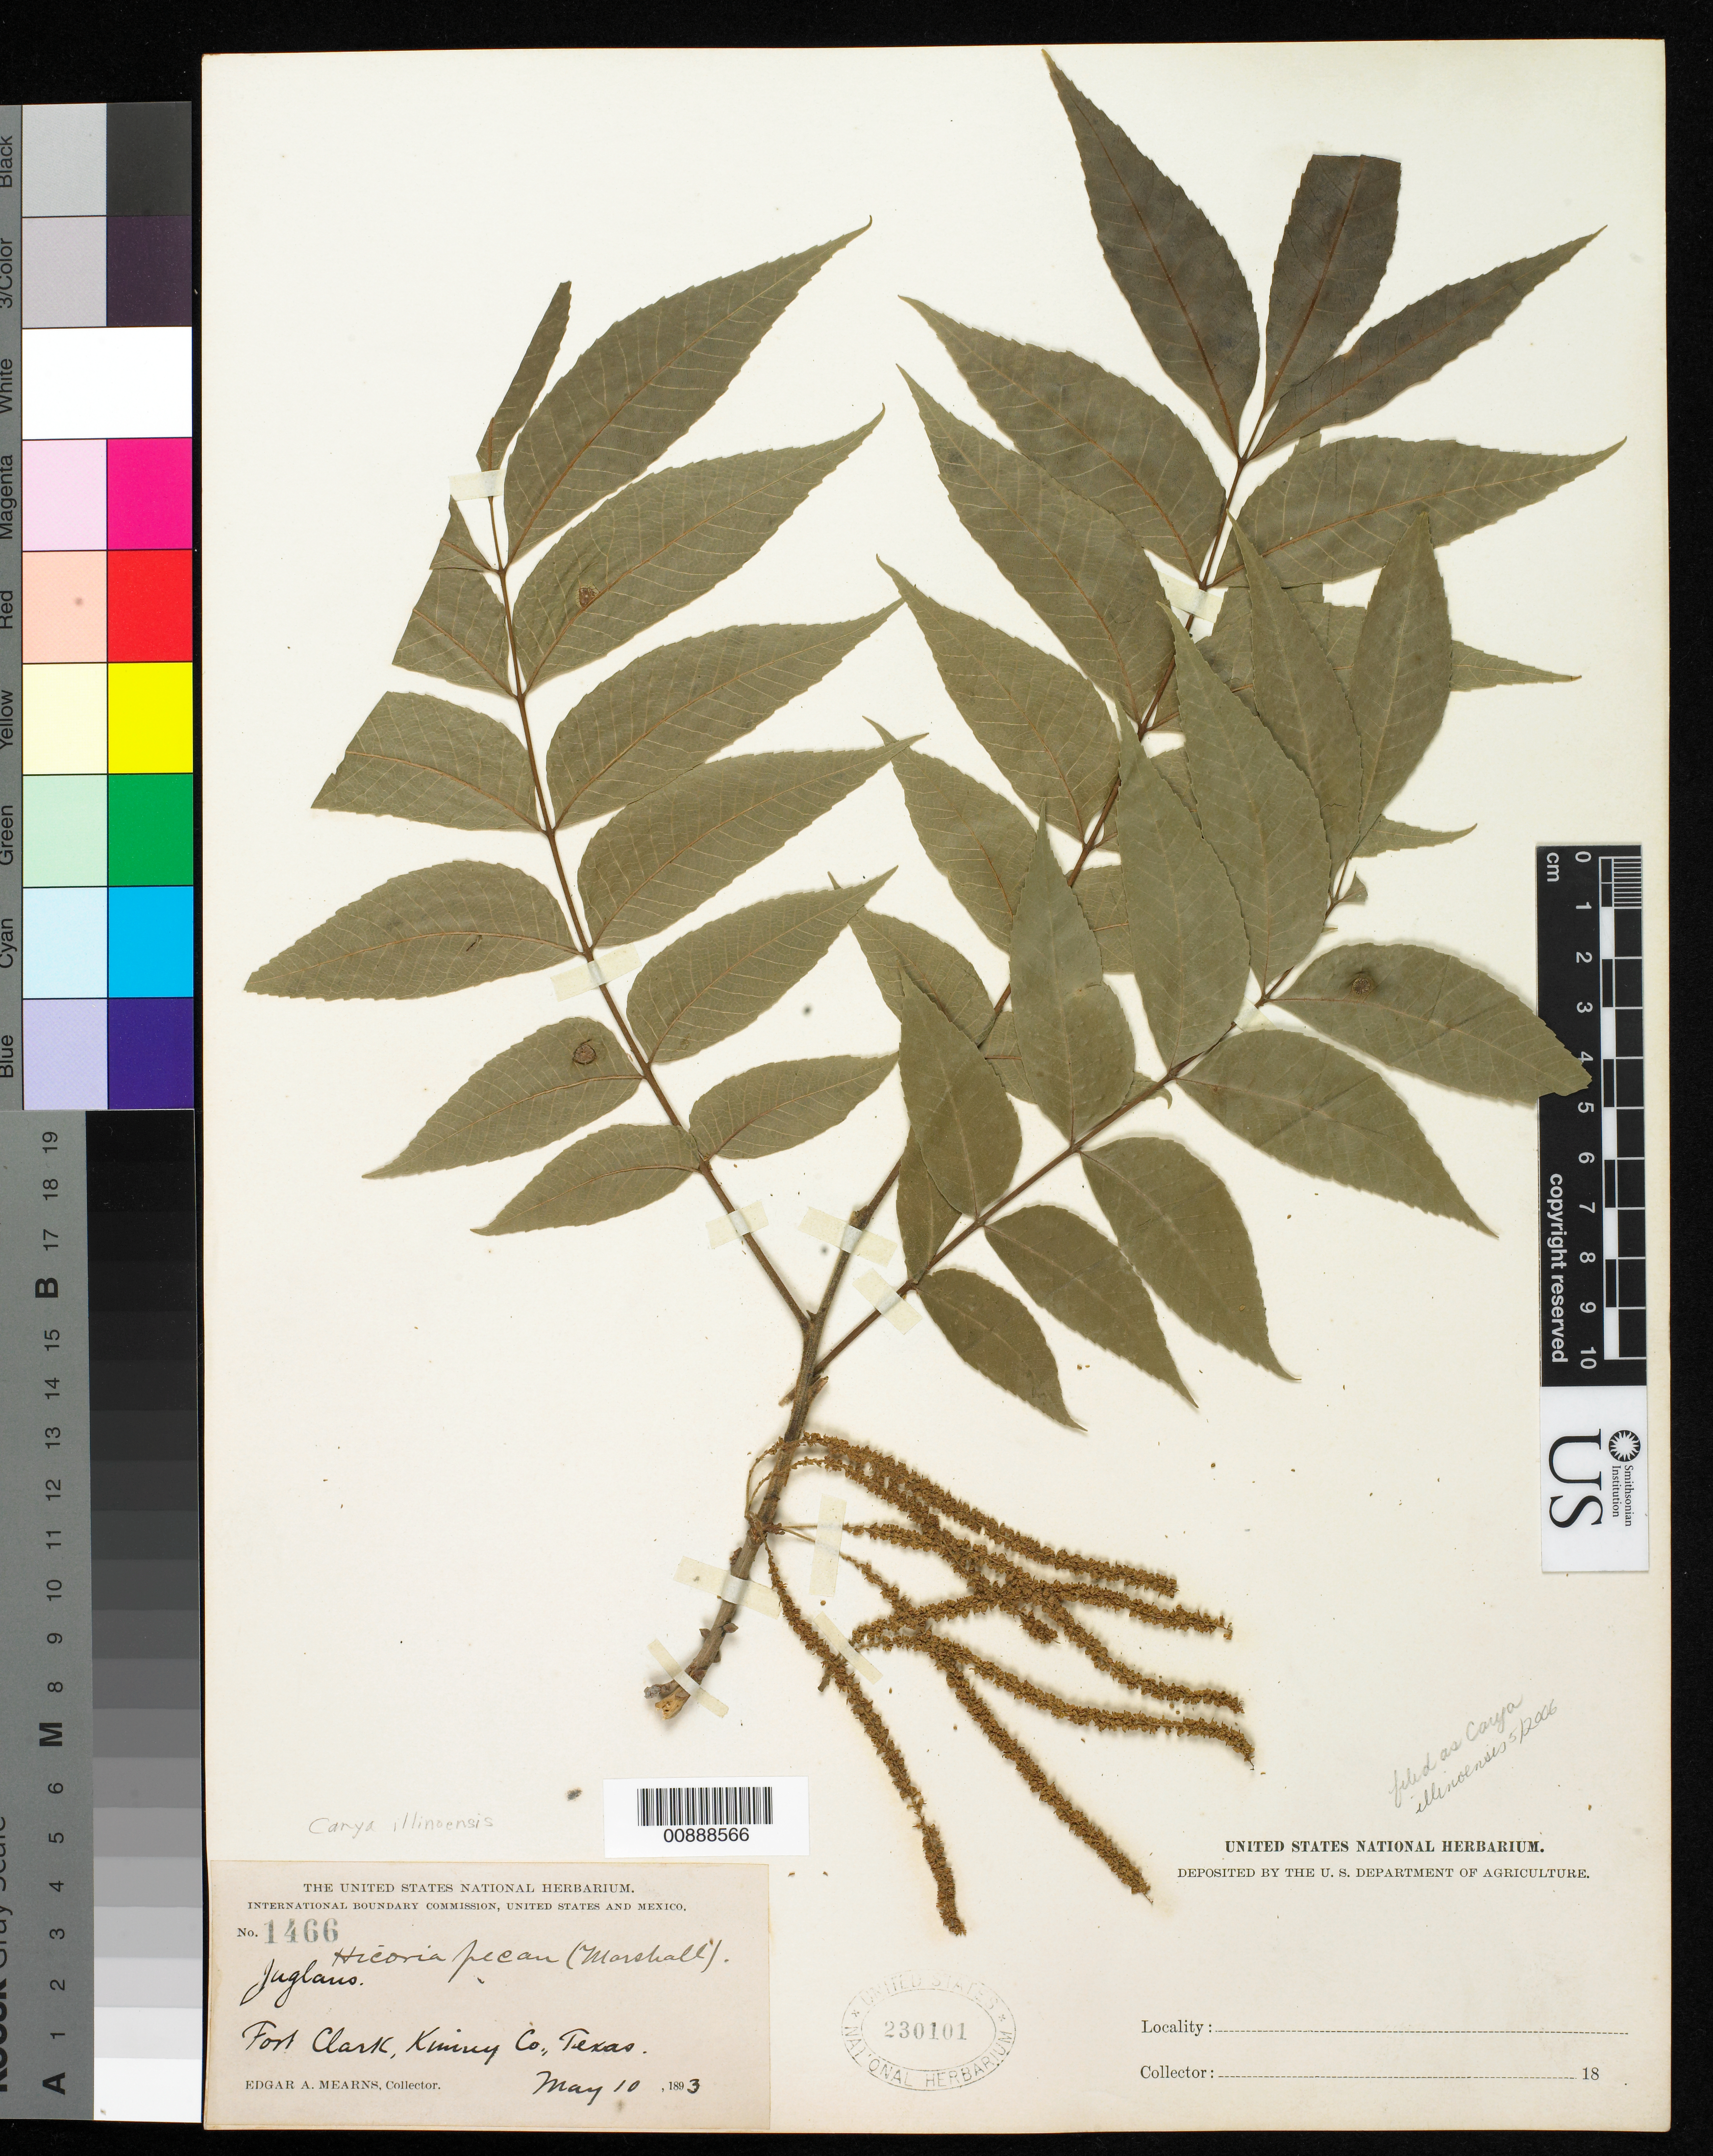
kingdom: Plantae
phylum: Tracheophyta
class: Magnoliopsida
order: Fagales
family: Juglandaceae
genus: Carya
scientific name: Carya illinoinensis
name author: (Wangenh.) K. Koch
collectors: E. A. Mearns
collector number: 1466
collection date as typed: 10 May 1893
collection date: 1893-05-10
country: United States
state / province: Texas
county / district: Kinney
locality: Fort Clark, Kinney County, Texas.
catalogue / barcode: US 230101